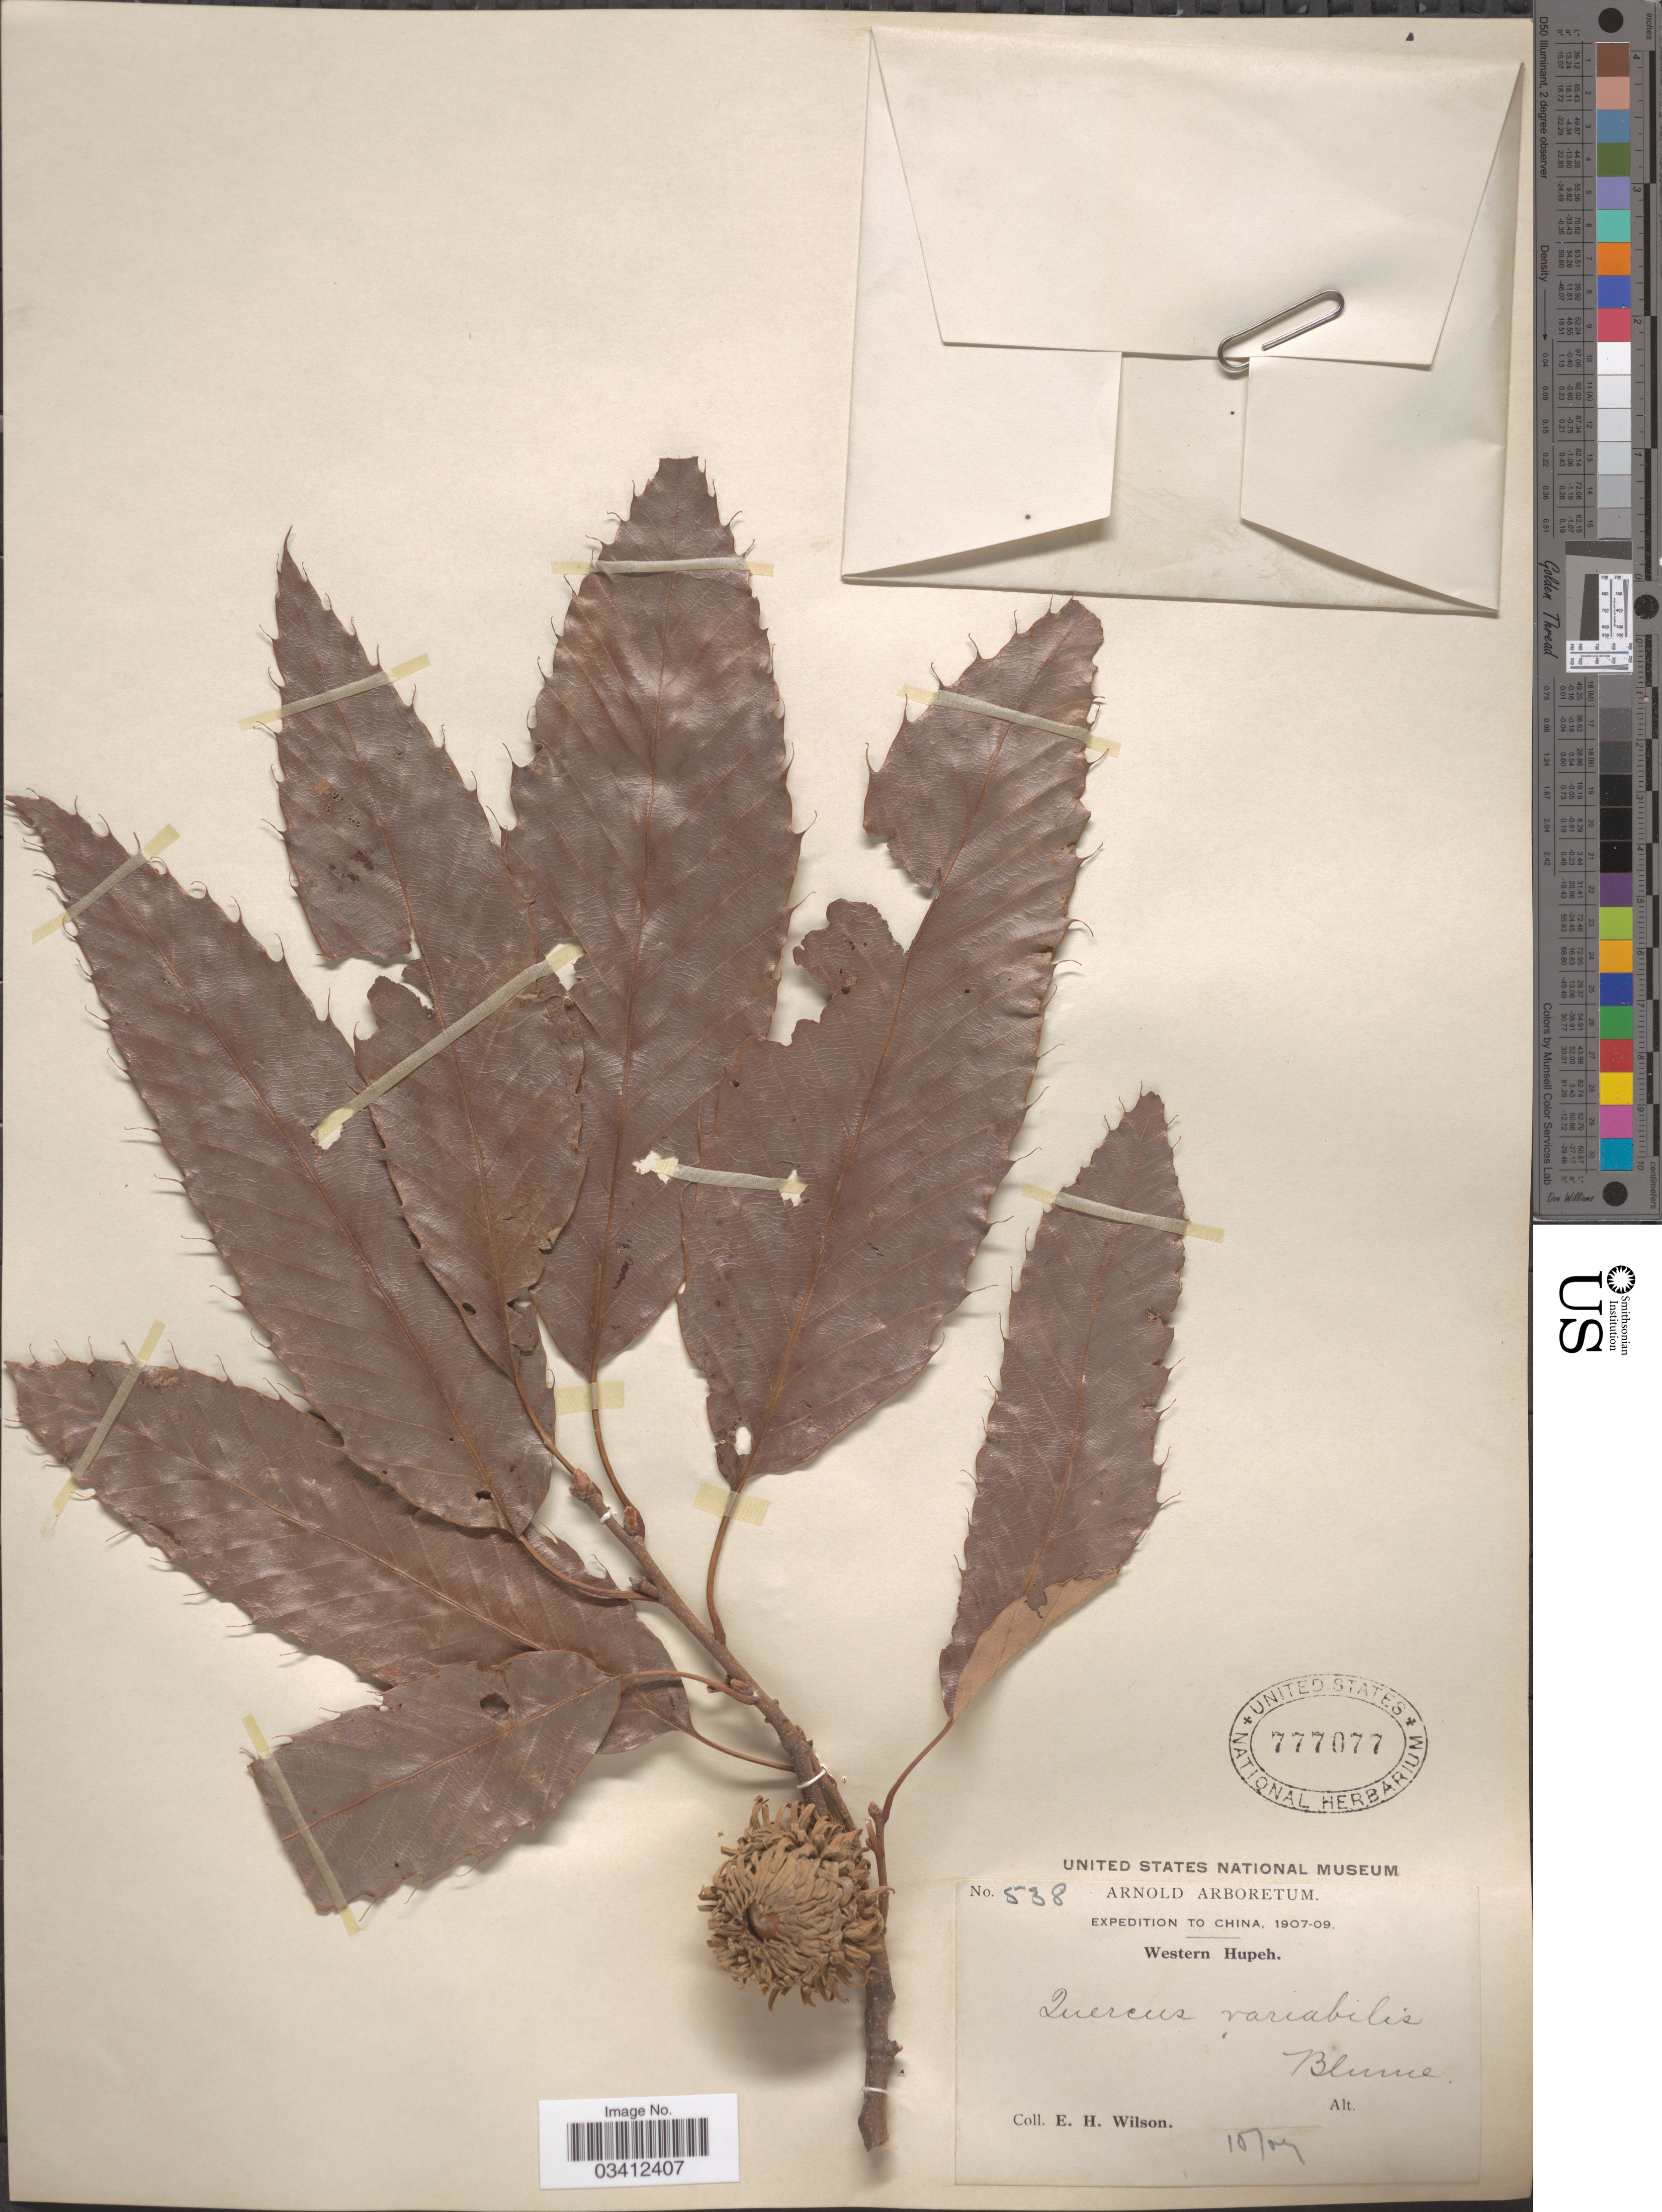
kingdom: Plantae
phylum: Tracheophyta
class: Magnoliopsida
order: Fagales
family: Fagaceae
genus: Quercus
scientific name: Quercus variabilis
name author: Blume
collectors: E. Wilson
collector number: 538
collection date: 1907-10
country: China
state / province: Hubei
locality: Western Hupeh.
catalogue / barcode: US 777077